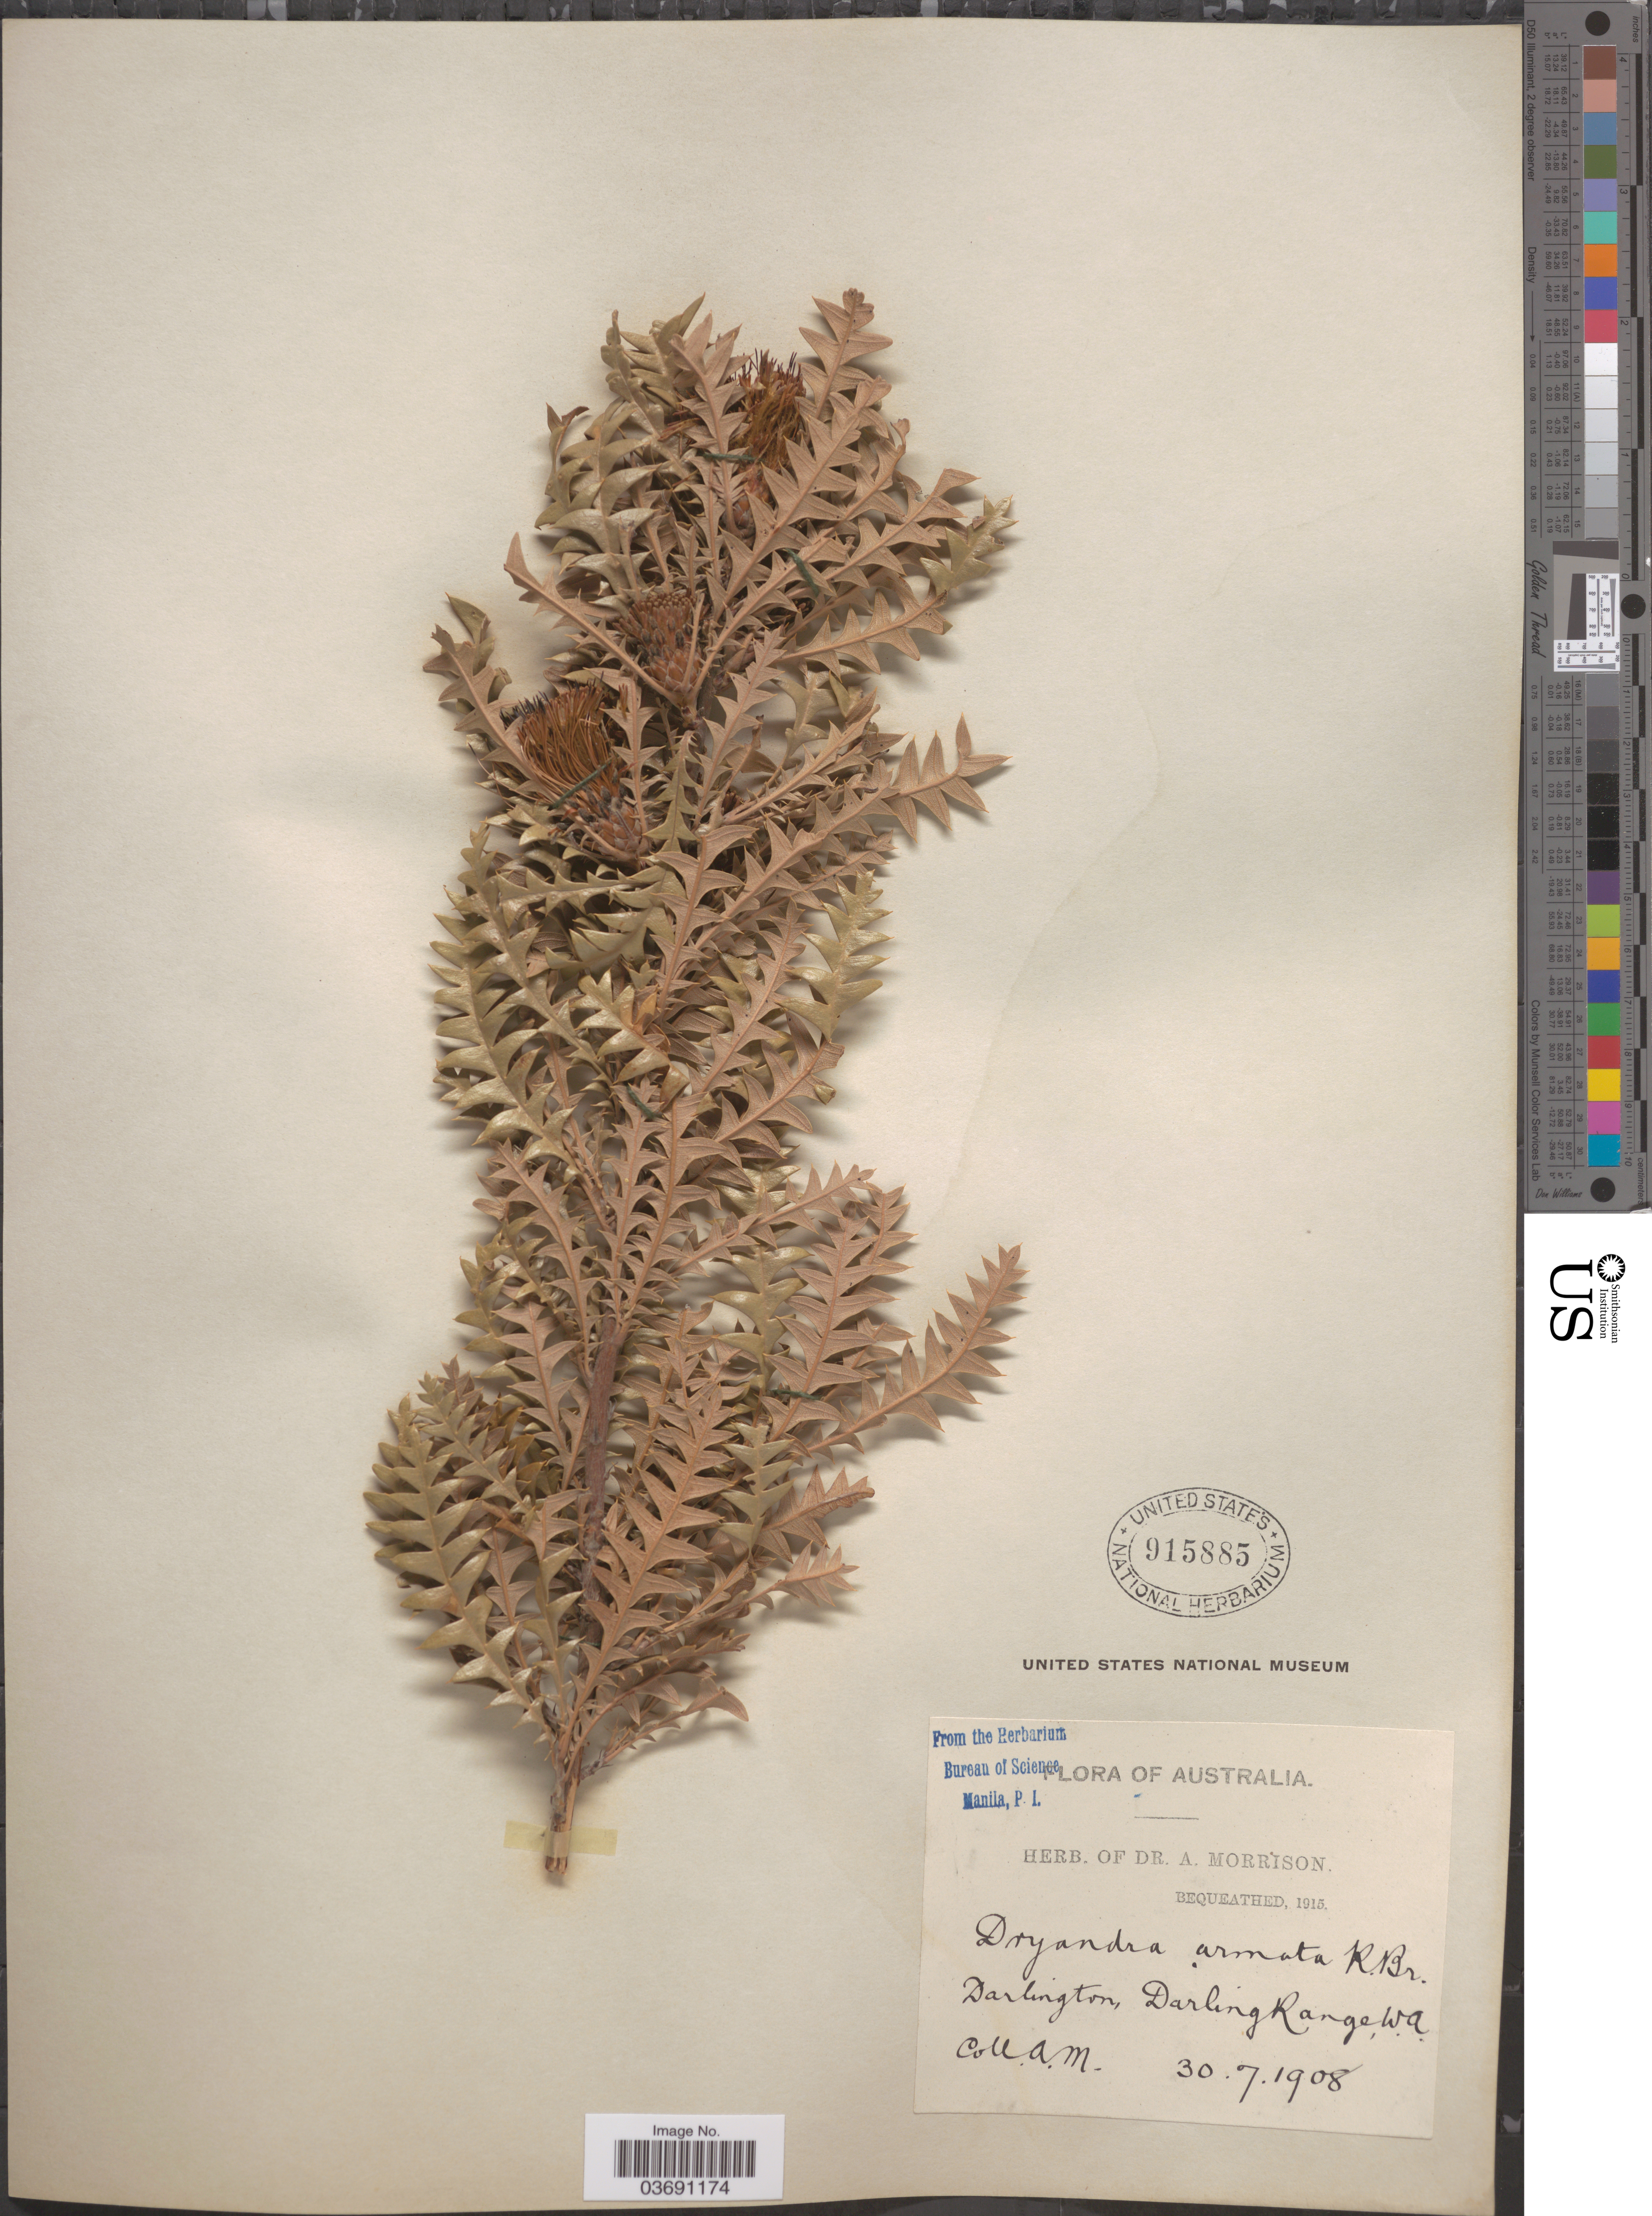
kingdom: Plantae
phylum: Tracheophyta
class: Magnoliopsida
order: Proteales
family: Proteaceae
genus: Dryandra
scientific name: Dryandra armata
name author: R. Br.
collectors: A. Morrison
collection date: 1908-07-30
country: Australia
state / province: Western Australia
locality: Darlington, Darling Range.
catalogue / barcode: US 915885